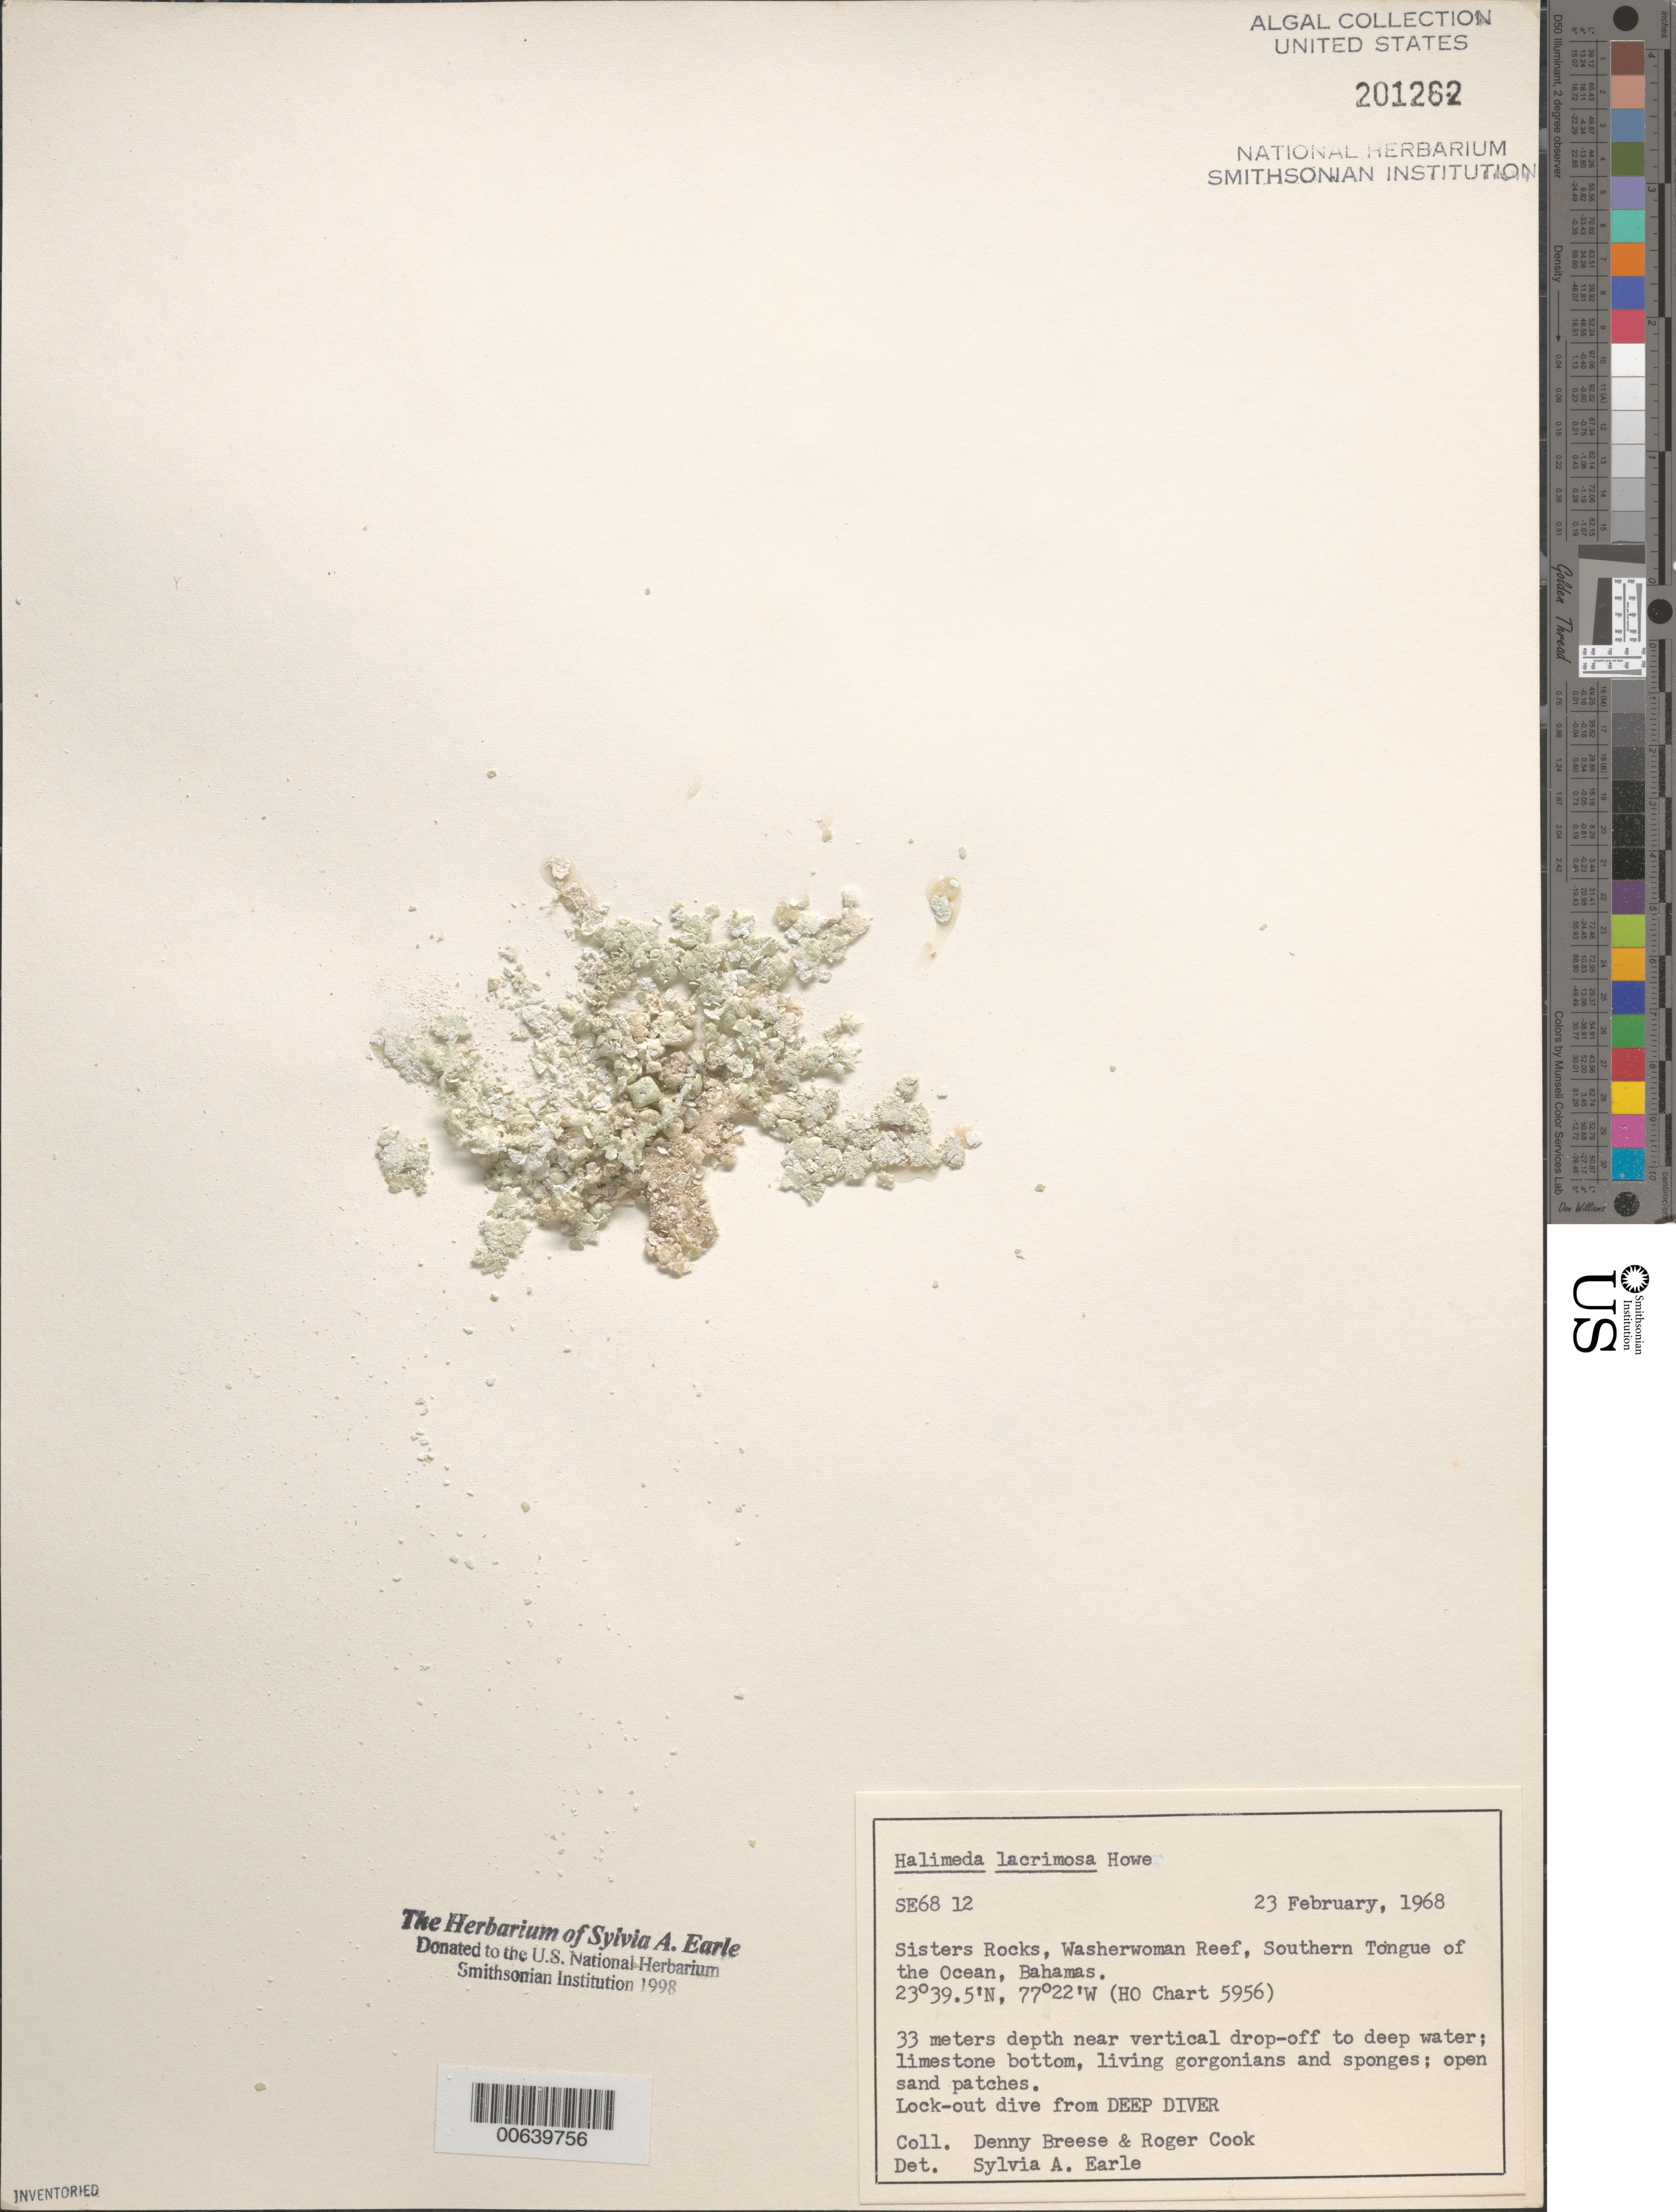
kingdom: Plantae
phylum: Chlorophyta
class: Ulvophyceae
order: Bryopsidales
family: Halimedaceae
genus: Halimeda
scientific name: Halimeda lacrimosa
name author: M. Howe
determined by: Earle, S. A.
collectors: D. Breese & R. Cook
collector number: Se 6812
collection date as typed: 23 Feb 1968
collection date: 1968-02-23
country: Bahamas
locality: Sisters Rocks, Washerwoman Reef, Southern Tongue of the Ocean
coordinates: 23 39.5' N, 77 22' W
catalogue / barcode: US 201262